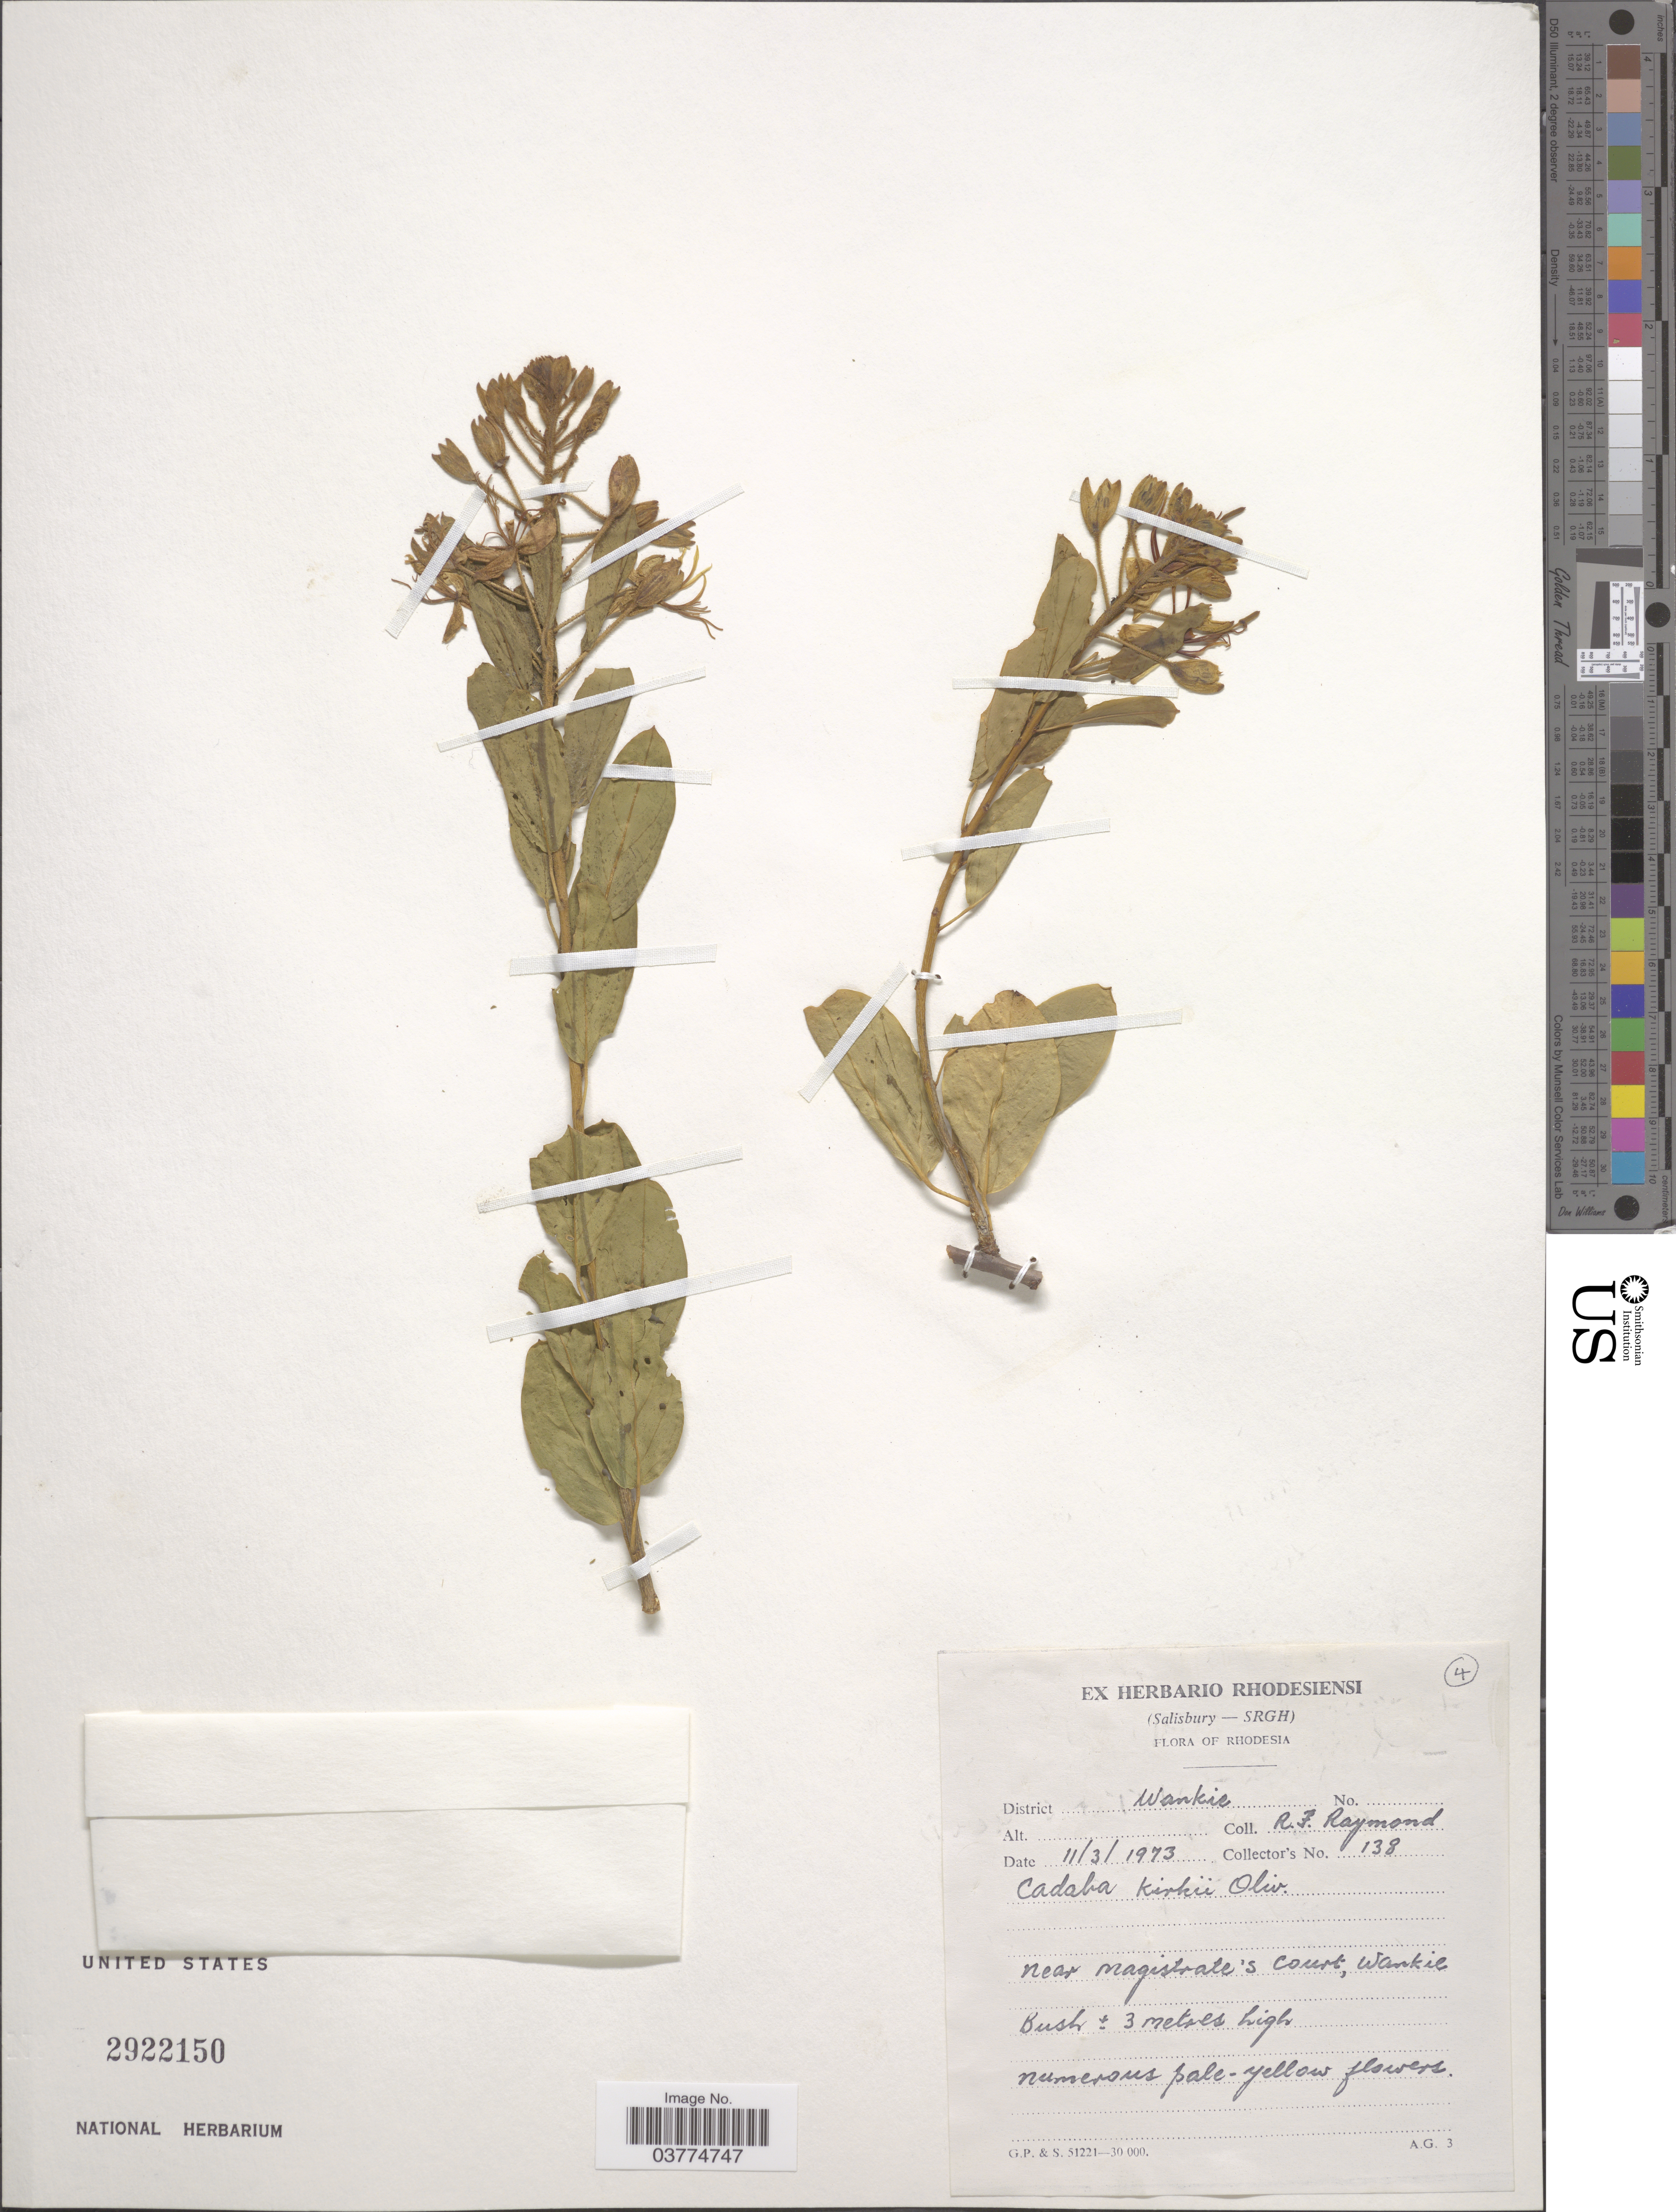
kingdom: Plantae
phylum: Tracheophyta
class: Magnoliopsida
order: Brassicales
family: Capparaceae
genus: Cadaba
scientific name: Cadaba kirkii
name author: Oliv.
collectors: R. Raymond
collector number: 138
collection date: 1973-03-11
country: Zimbabwe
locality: Rhodesia. Near magistrate's Court, Wankie.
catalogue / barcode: US 2922150